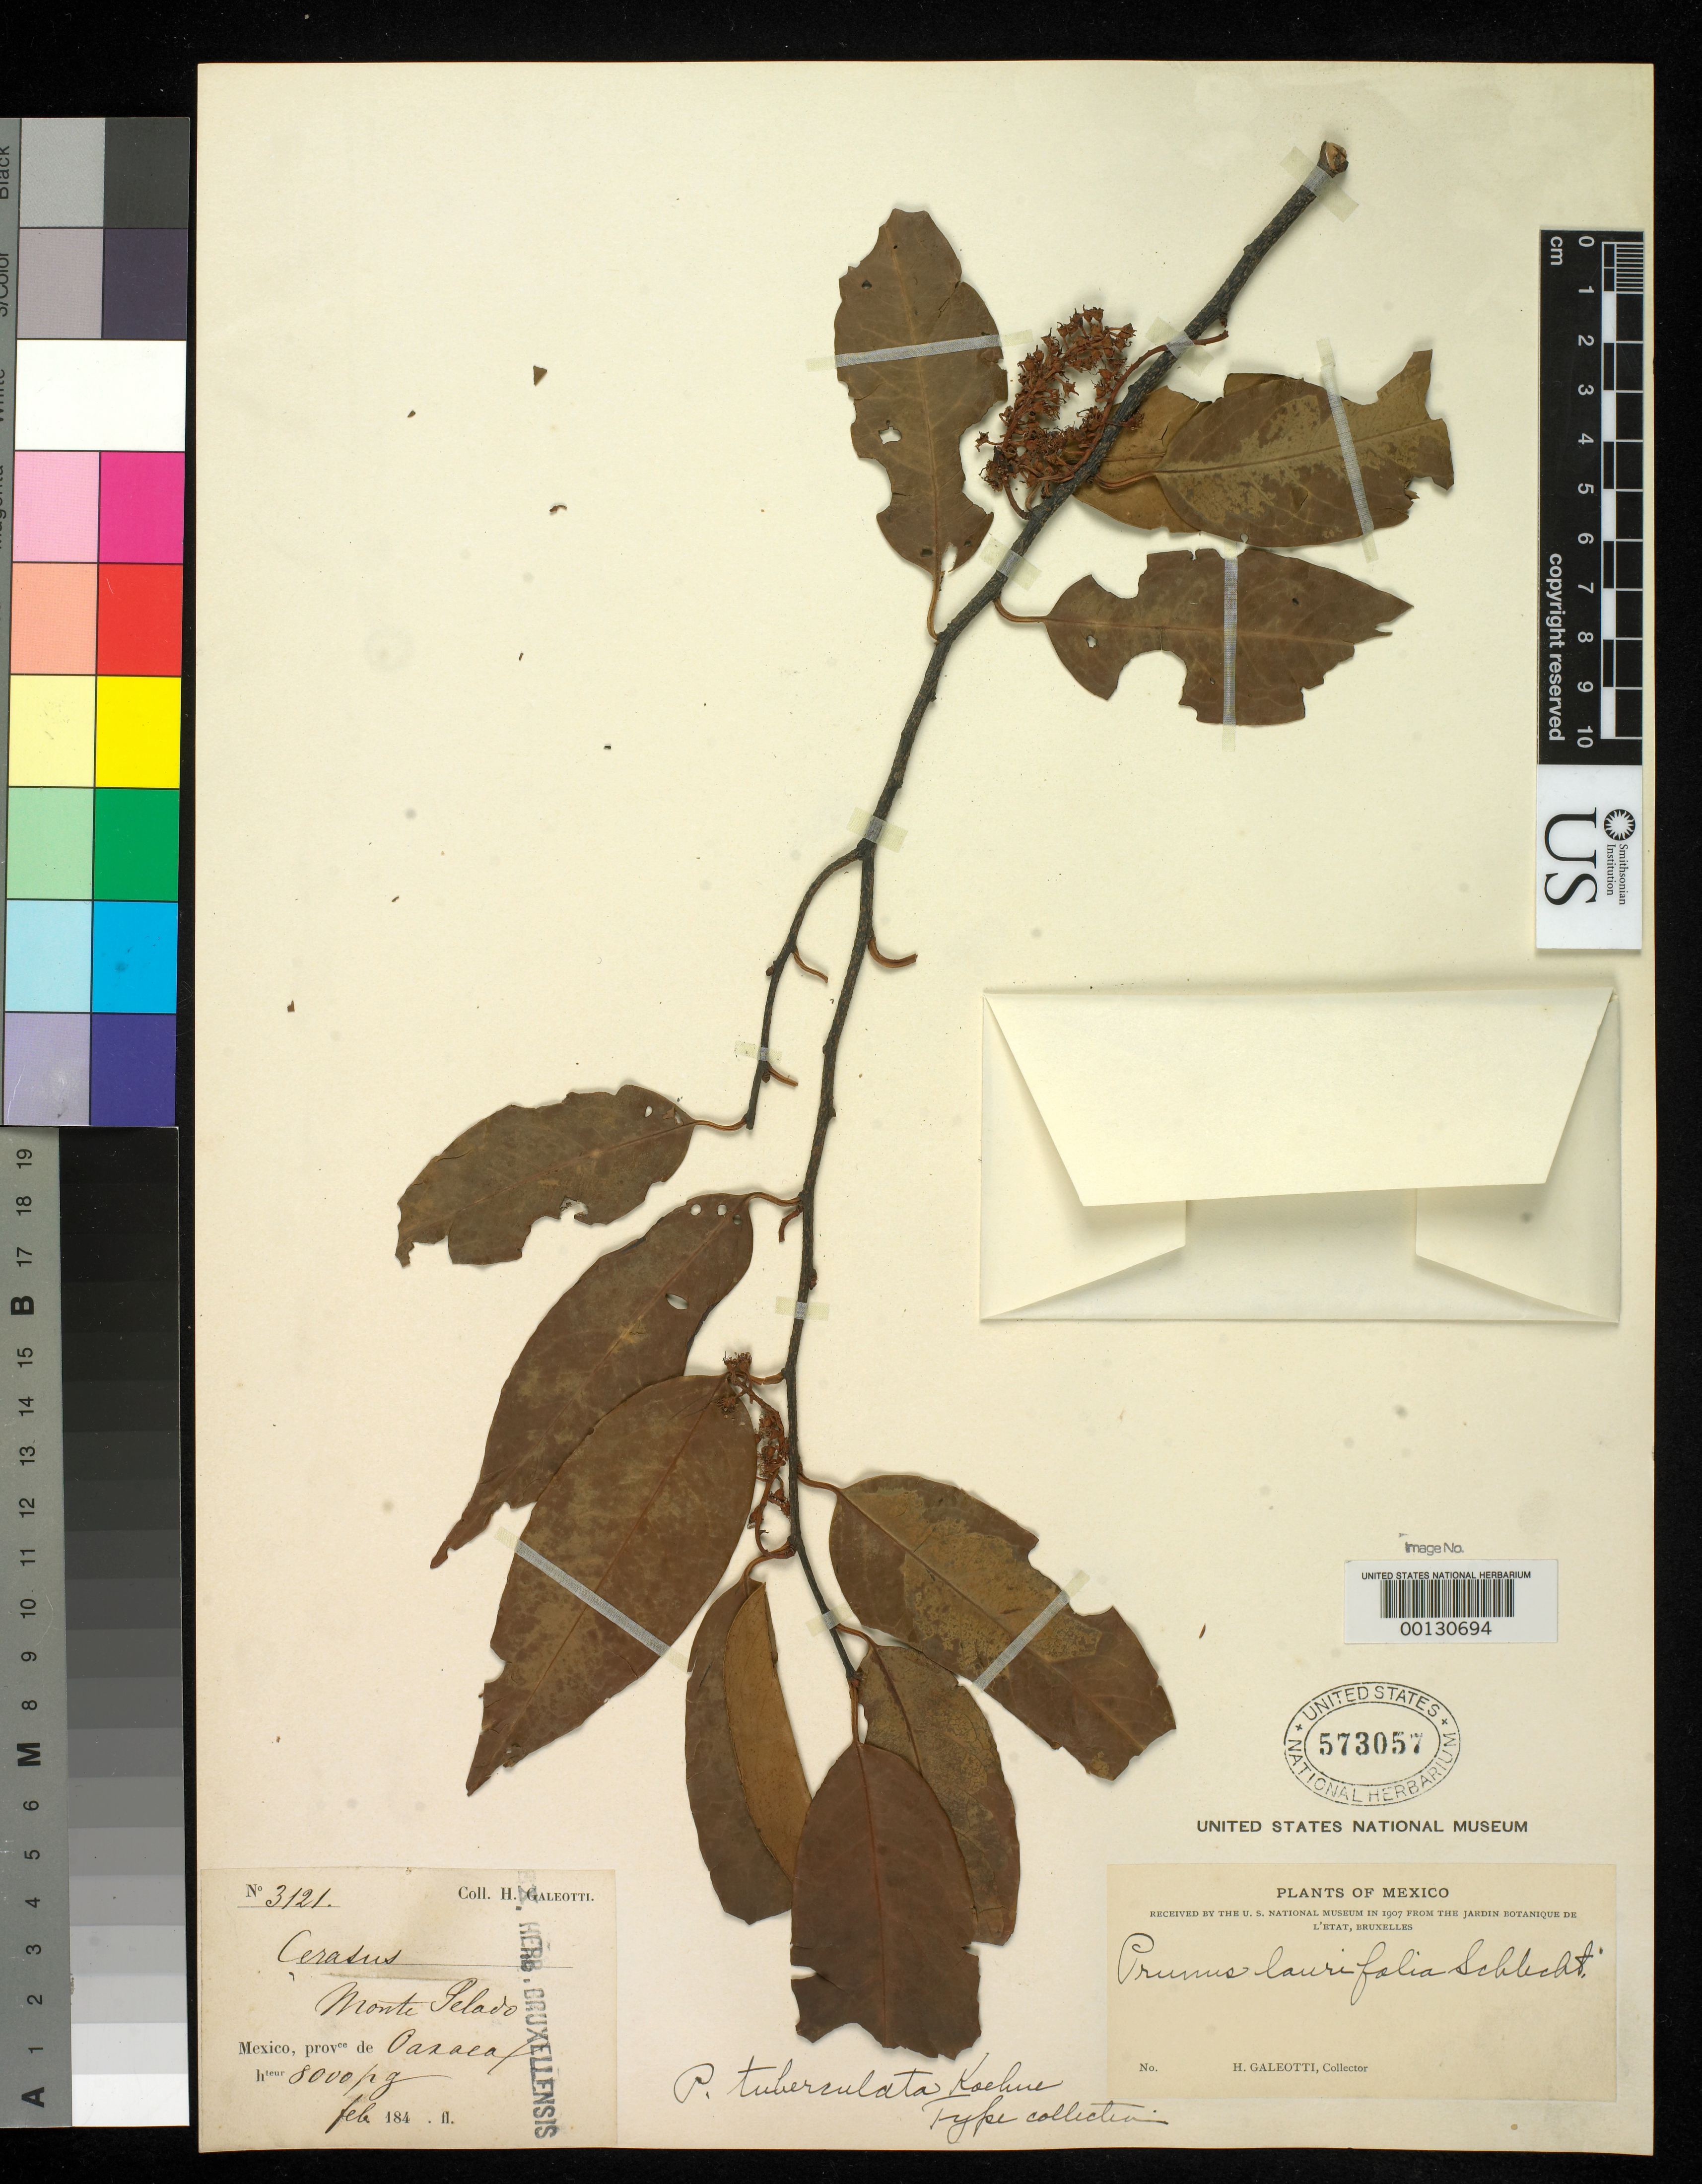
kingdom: Plantae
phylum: Tracheophyta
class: Magnoliopsida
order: Rosales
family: Rosaceae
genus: Prunus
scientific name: Prunus tuberculata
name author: Koehne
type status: Isotype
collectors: H. G. Galeotti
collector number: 3121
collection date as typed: Feb 184-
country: Mexico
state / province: Oaxaca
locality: Monte Pelado.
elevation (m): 2438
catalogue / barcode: US 573057